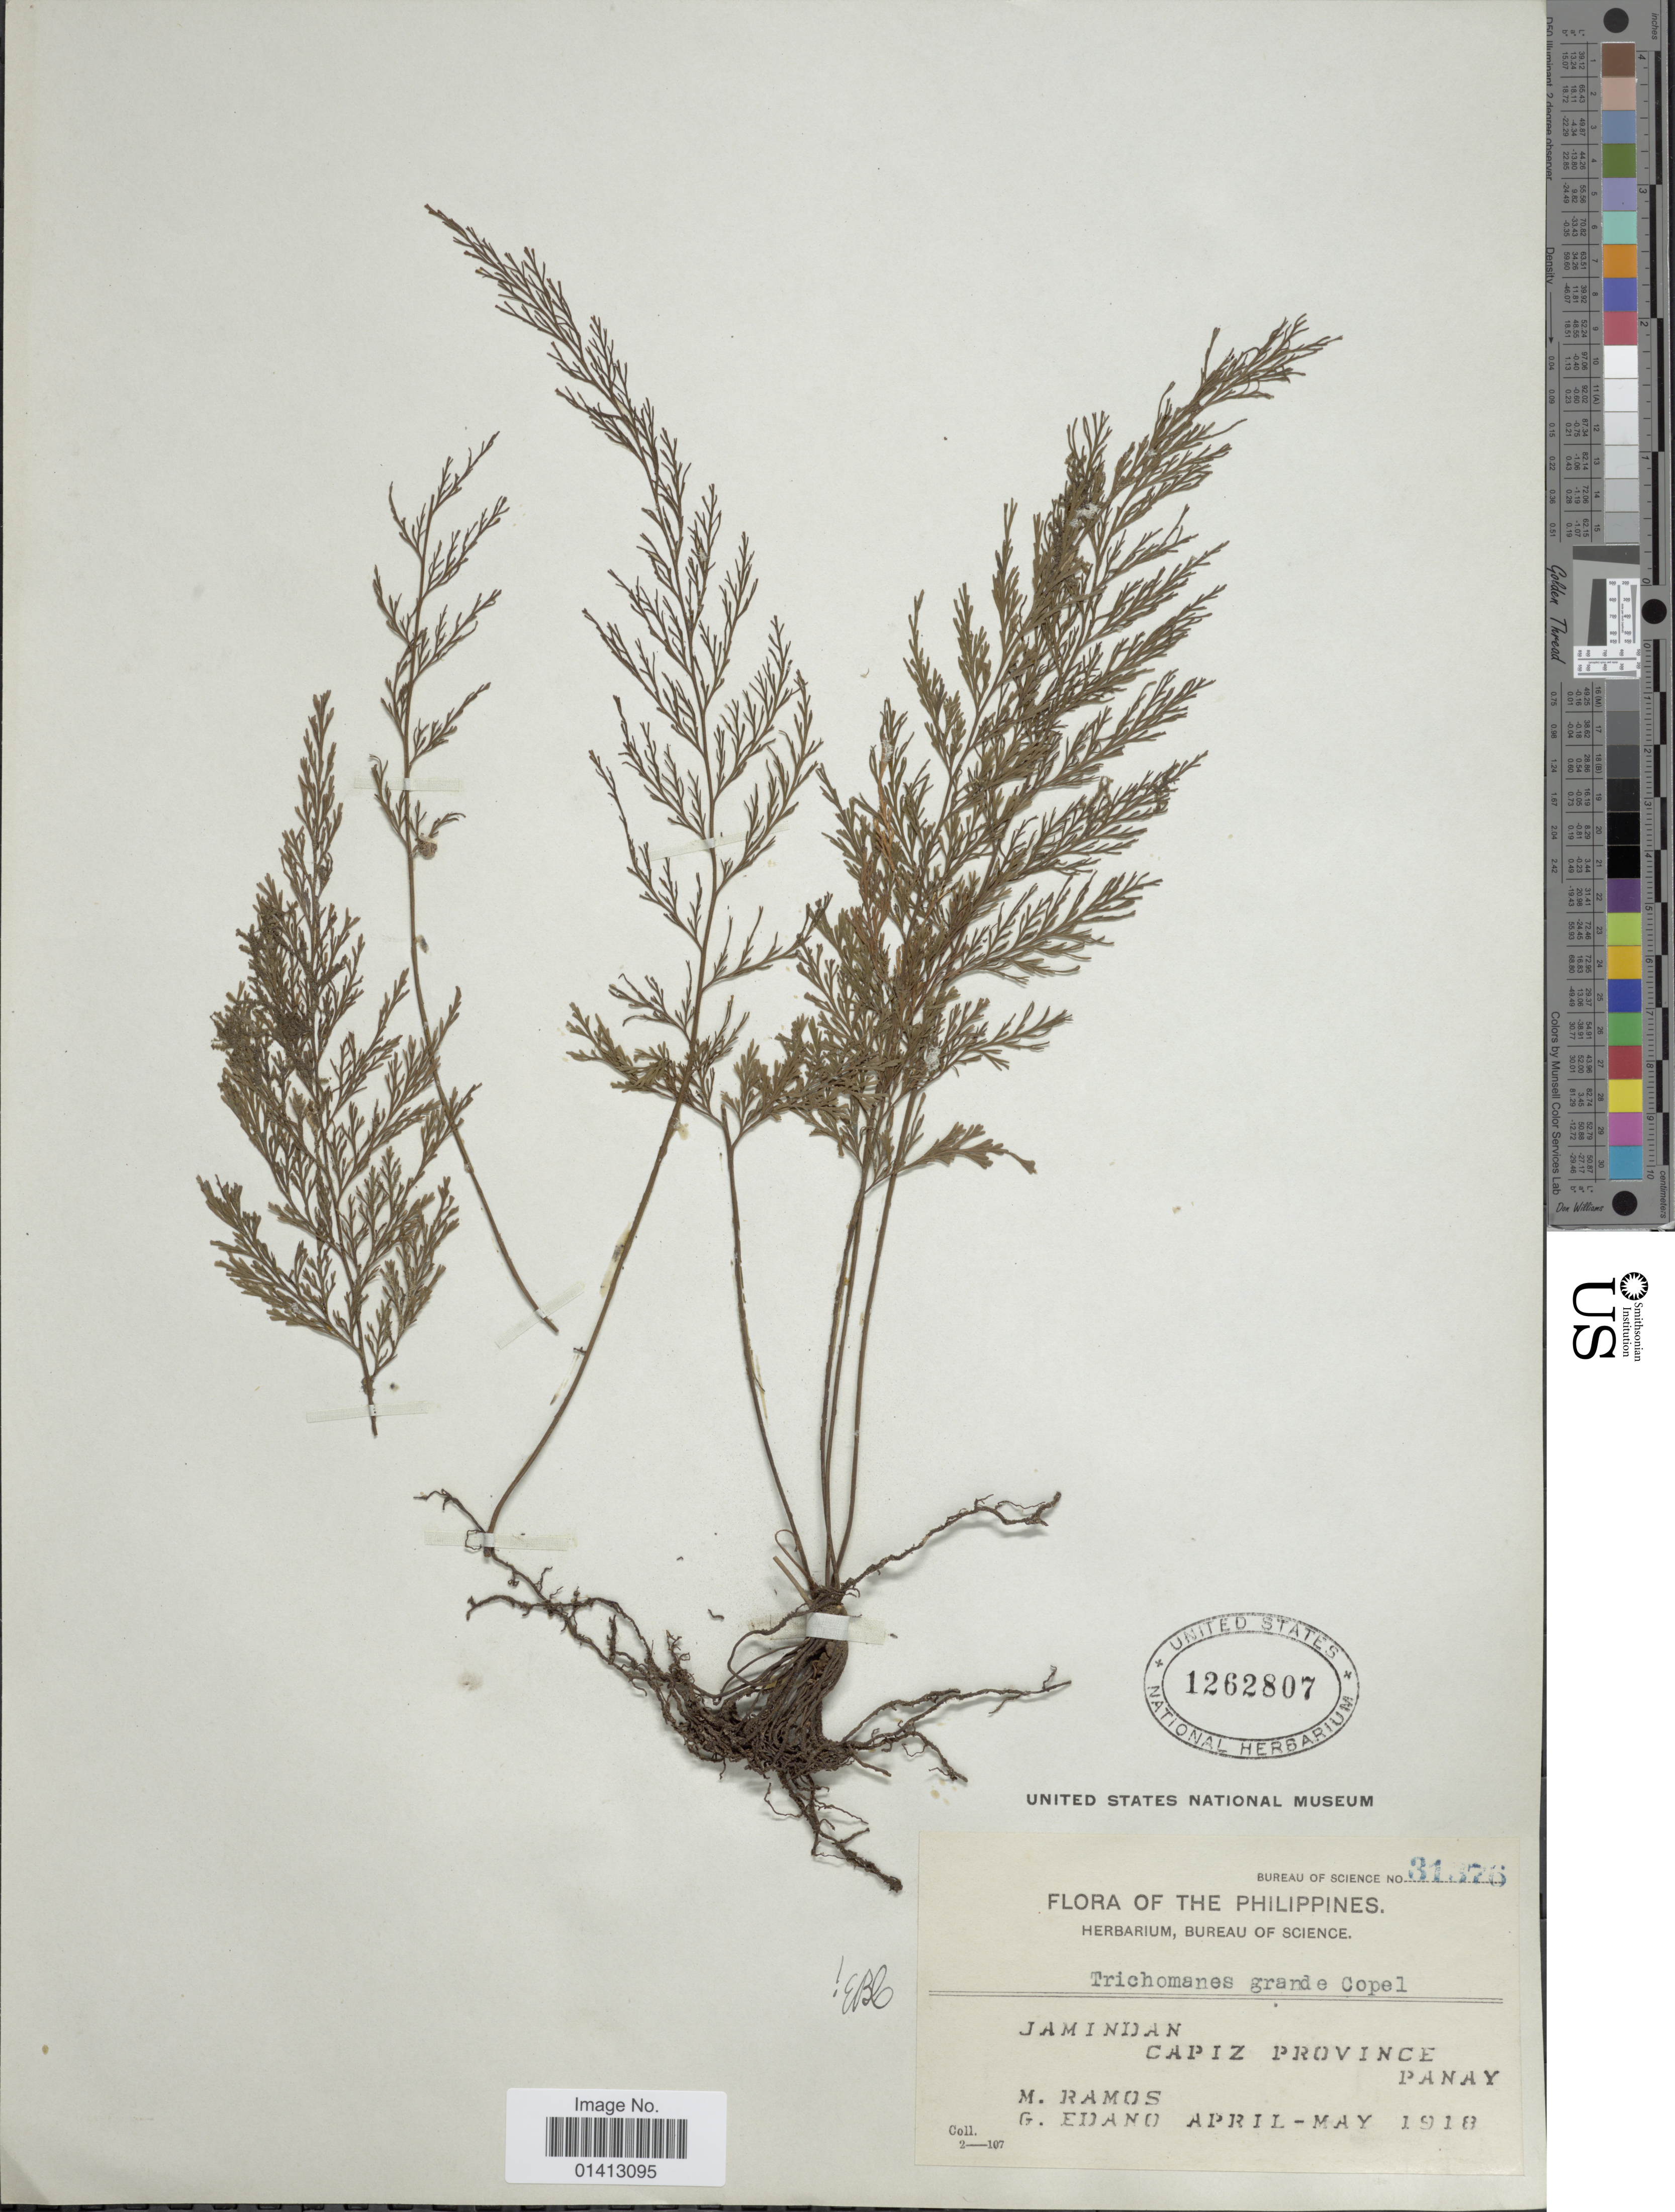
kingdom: Plantae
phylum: Tracheophyta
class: Polypodiopsida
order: Hymenophyllales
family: Hymenophyllaceae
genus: Crepidomanes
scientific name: Crepidomanes grande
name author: (Copel.) Ebihara & K. Iwats.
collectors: M. Ramos & G. Edaño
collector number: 31376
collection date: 1918-04/1918-05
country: Philippines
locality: Jamindan, Capiz province, Panay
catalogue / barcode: US 1262807